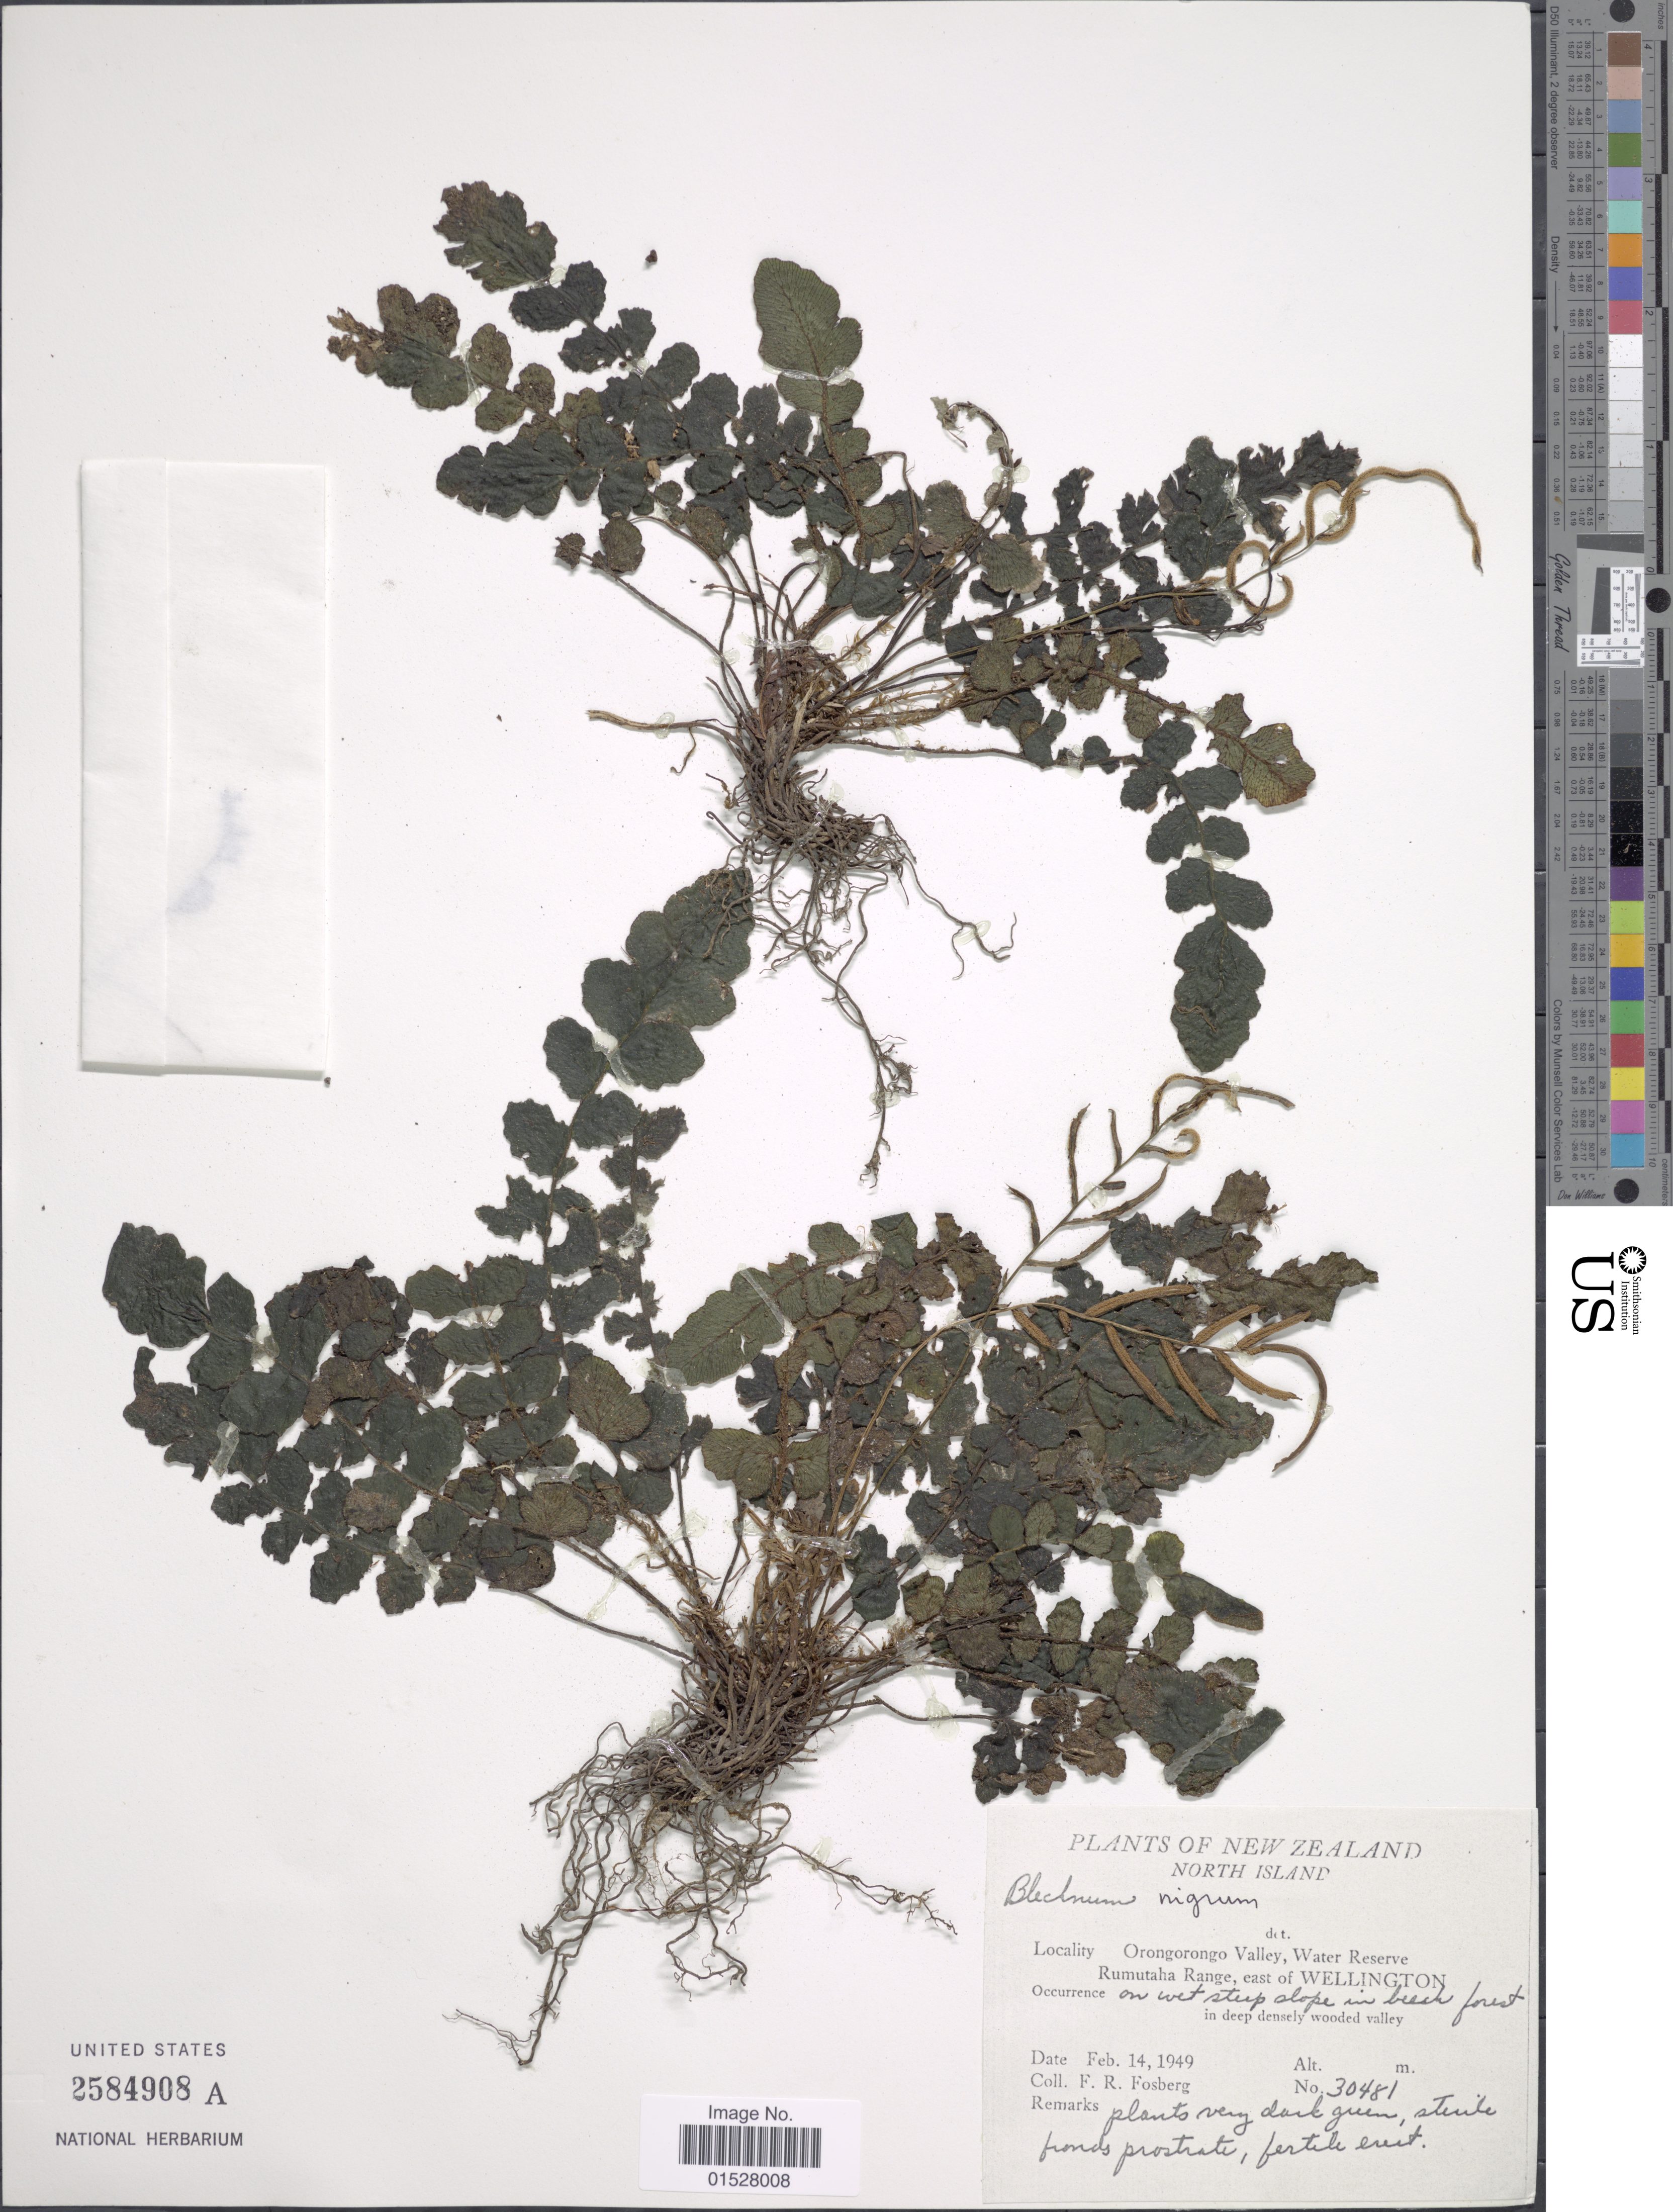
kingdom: Plantae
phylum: Tracheophyta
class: Polypodiopsida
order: Polypodiales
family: Blechnaceae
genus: Cranfillia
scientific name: Cranfillia nigra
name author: (Colenso) Gasper & V.A.O. Dittrich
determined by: Vazquez, R.; Molino, S.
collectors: F. R. Fosberg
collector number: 30481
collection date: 1949-02-14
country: New Zealand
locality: North Island, Orongorongo Valley, Water Reserve, Rumutaha Range, east of Wellington.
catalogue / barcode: US 2584908A